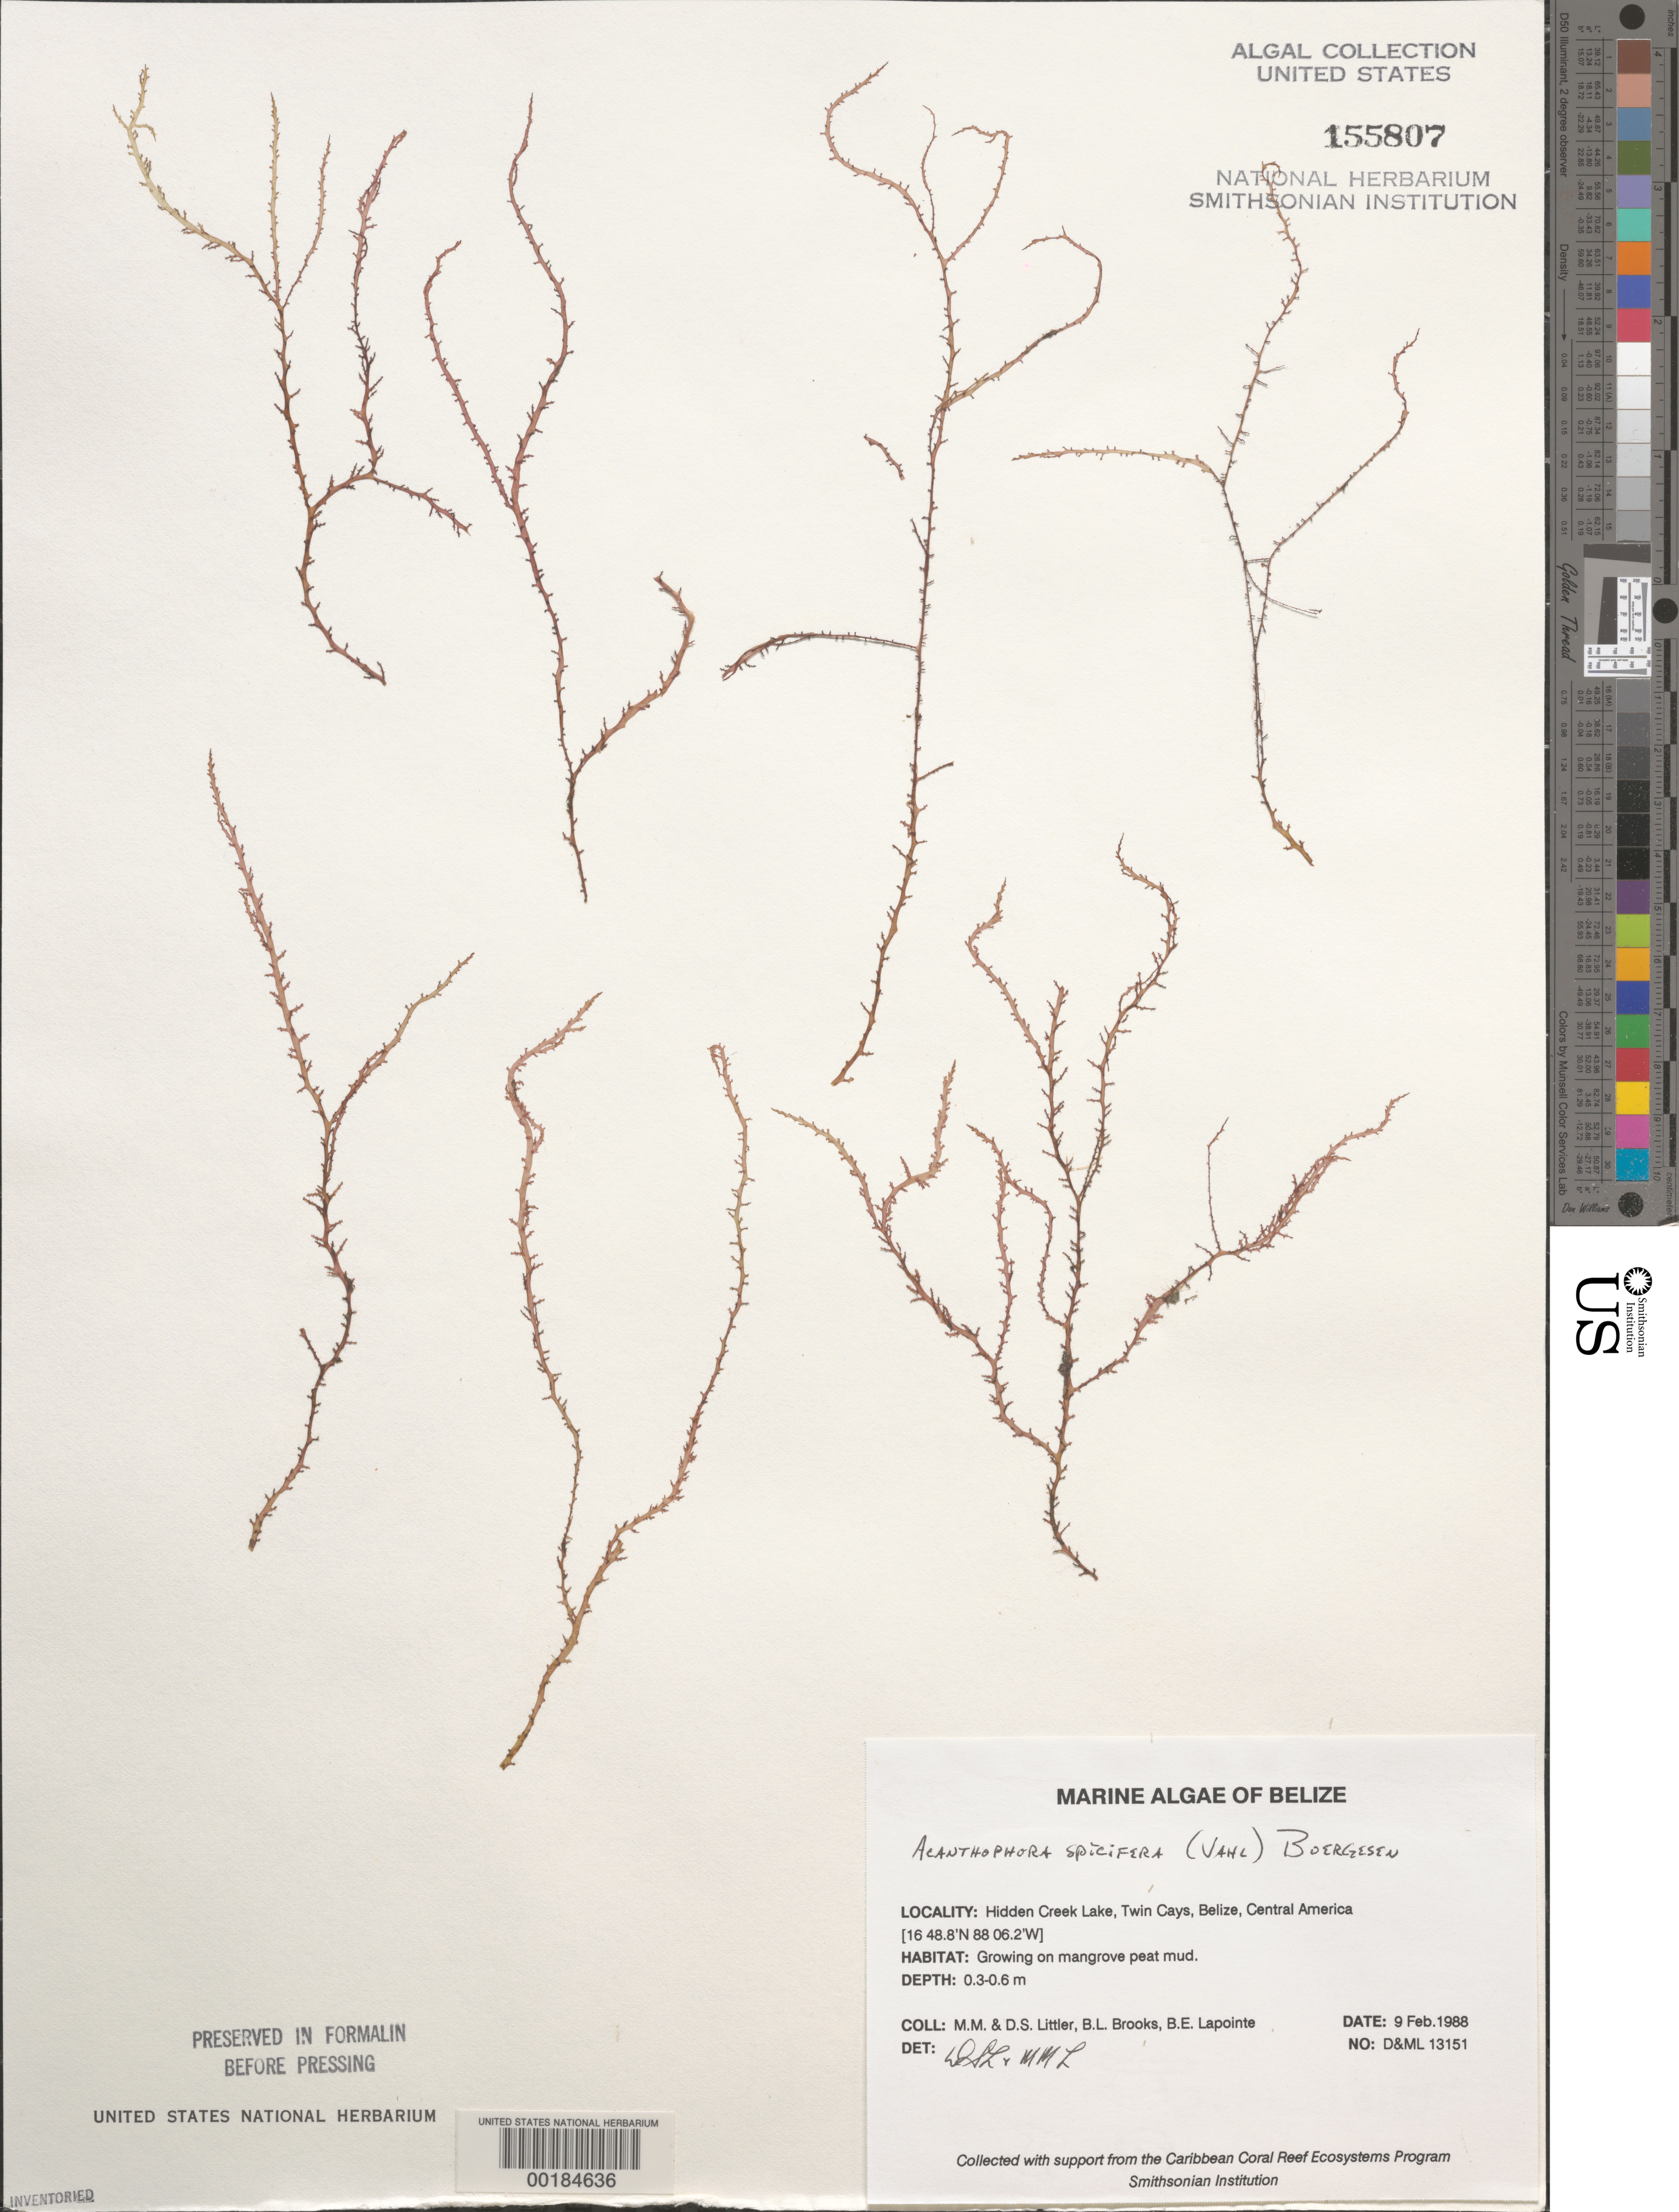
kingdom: Plantae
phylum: Rhodophyta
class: Florideophyceae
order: Ceramiales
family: Rhodomelaceae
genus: Acanthophora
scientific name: Acanthophora spicifera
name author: (Vahl) Børgesen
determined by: Littler, D. S.; Littler, M. M.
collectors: D. S. Littler, M. M. Littler, B. Brooks & B. Lapointe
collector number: D&ML 13151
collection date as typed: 09 Feb 1988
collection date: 1988-02-09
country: Belize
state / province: Stann Creek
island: Twin Cays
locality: Hidden Creek Lake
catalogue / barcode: US 155807